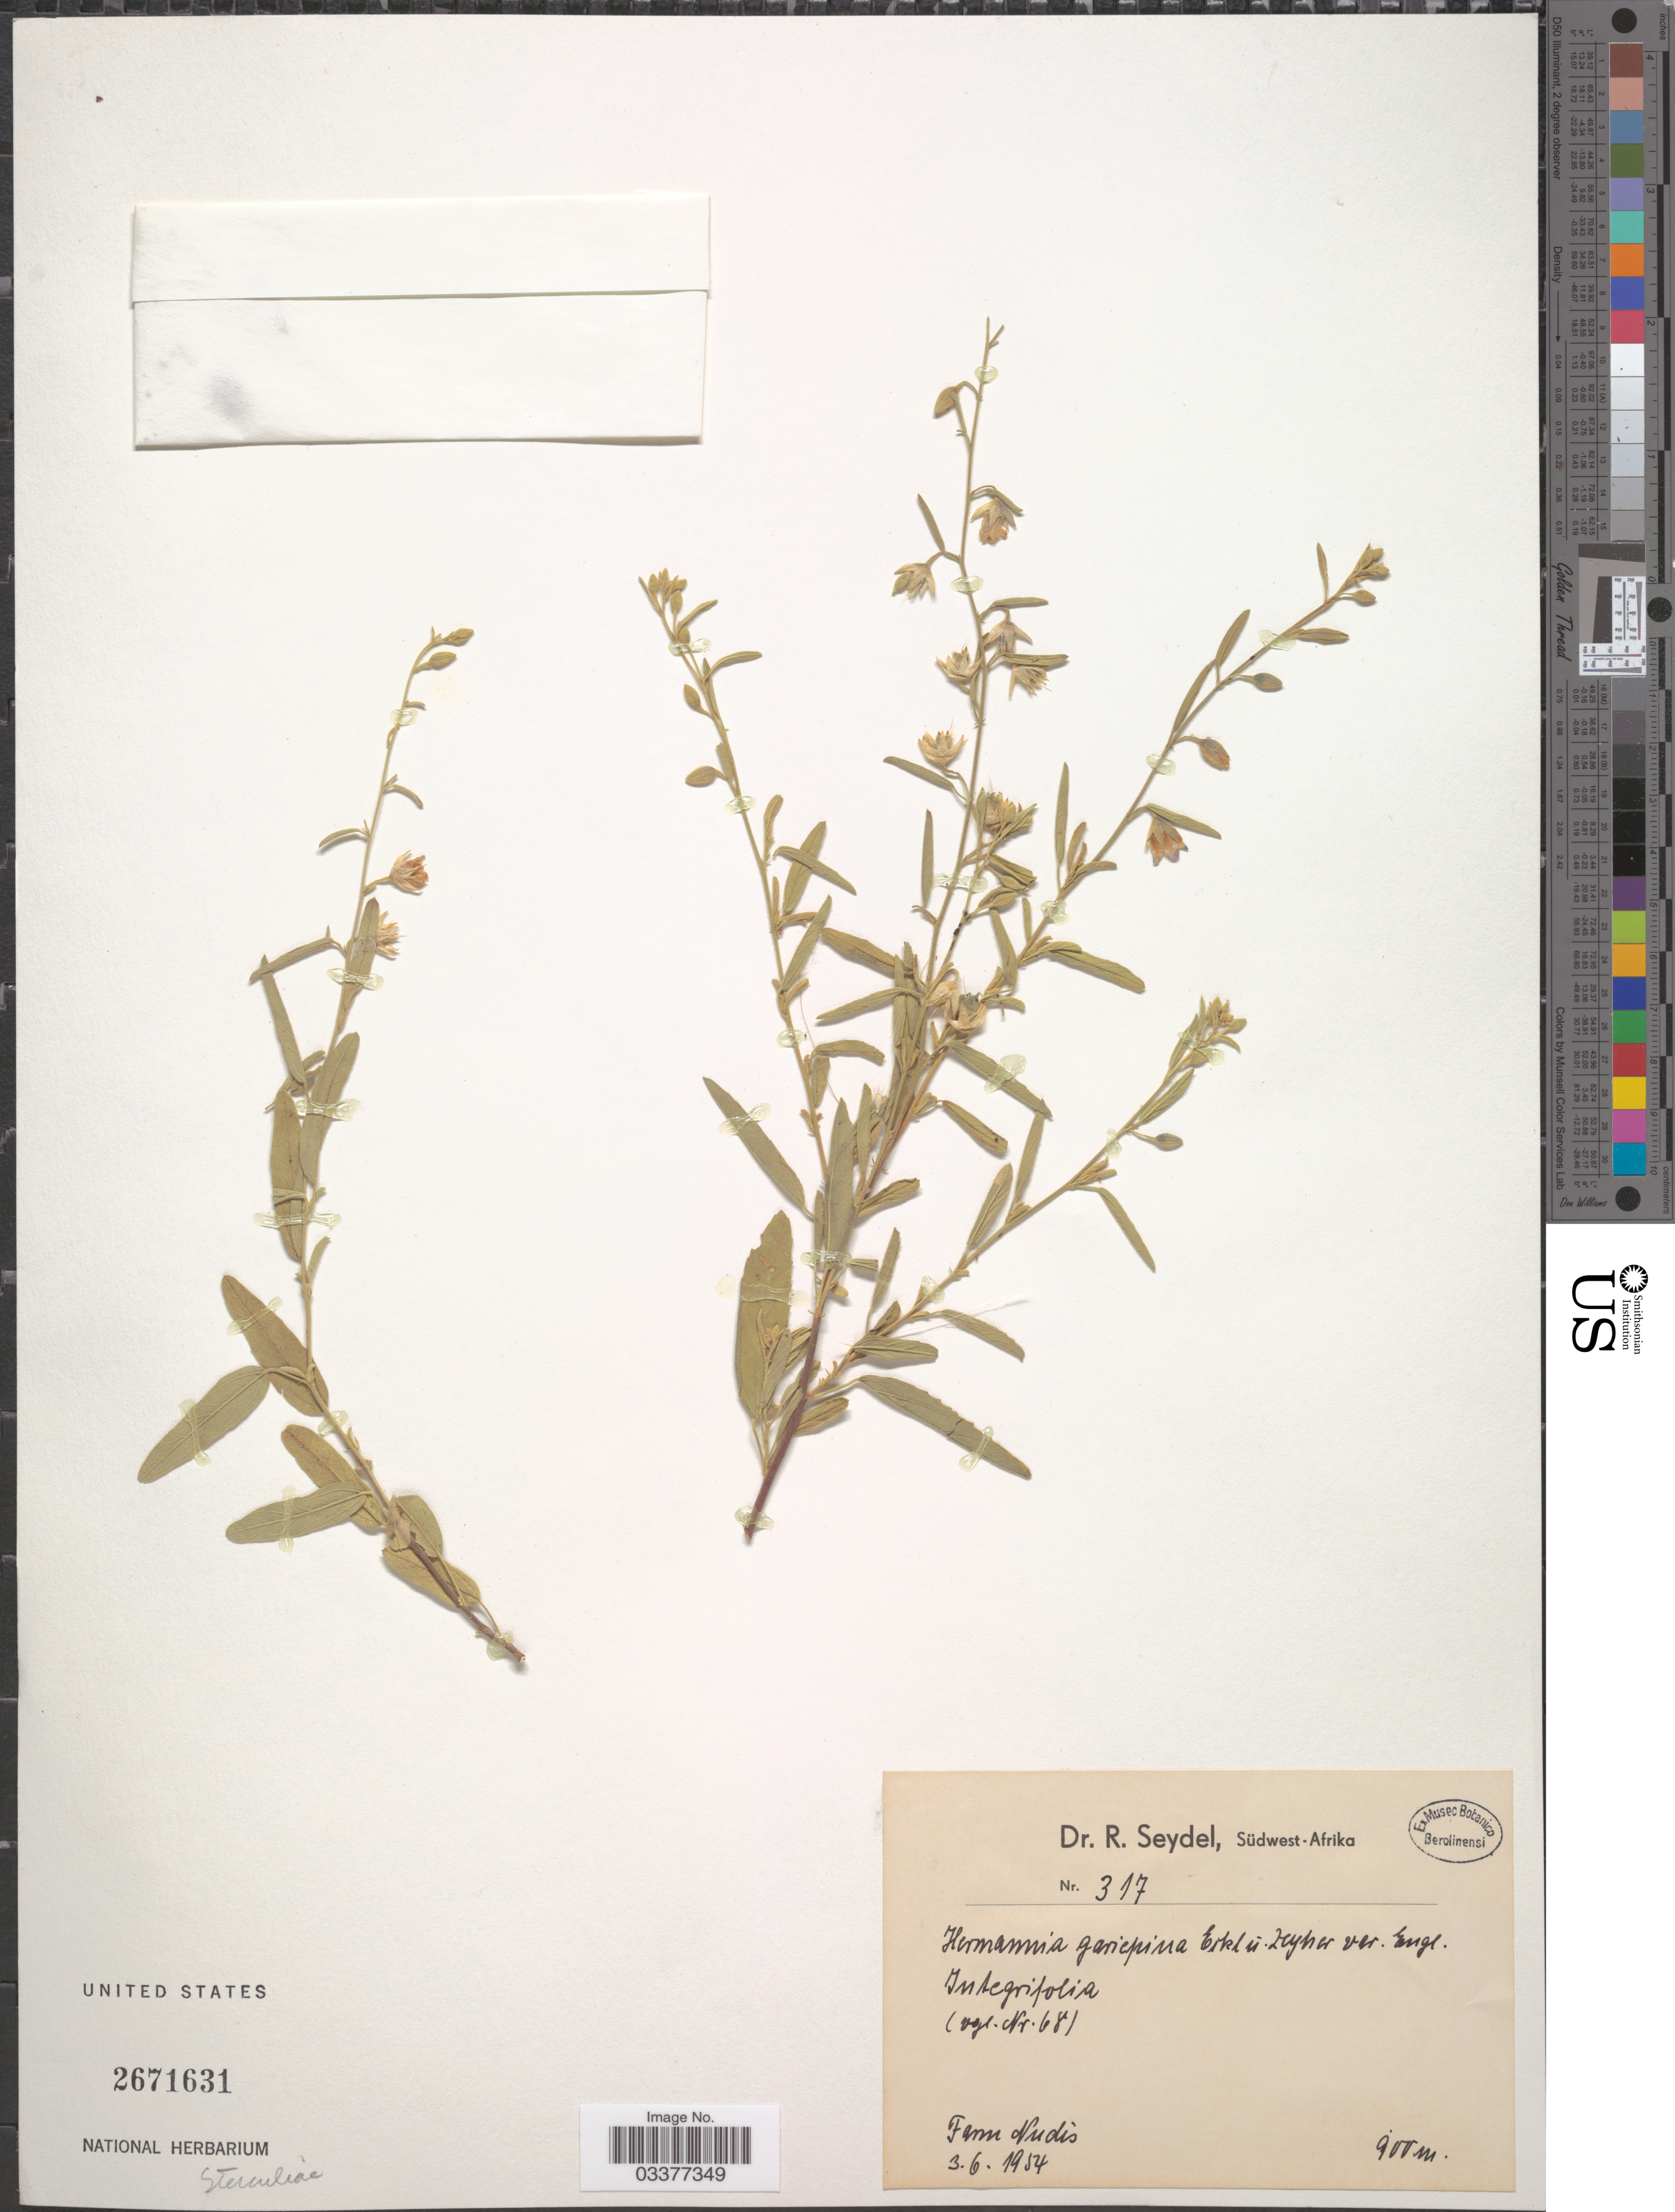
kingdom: Plantae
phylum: Tracheophyta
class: Magnoliopsida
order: Malvales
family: Malvaceae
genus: Hermannia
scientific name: Hermannia gariepina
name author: Eckl. & Zeyh.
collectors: R. Seydel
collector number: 317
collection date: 1954-06-03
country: Namibia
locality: Südwest-Afrika. Farm Nudis.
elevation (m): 900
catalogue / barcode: US 2671631